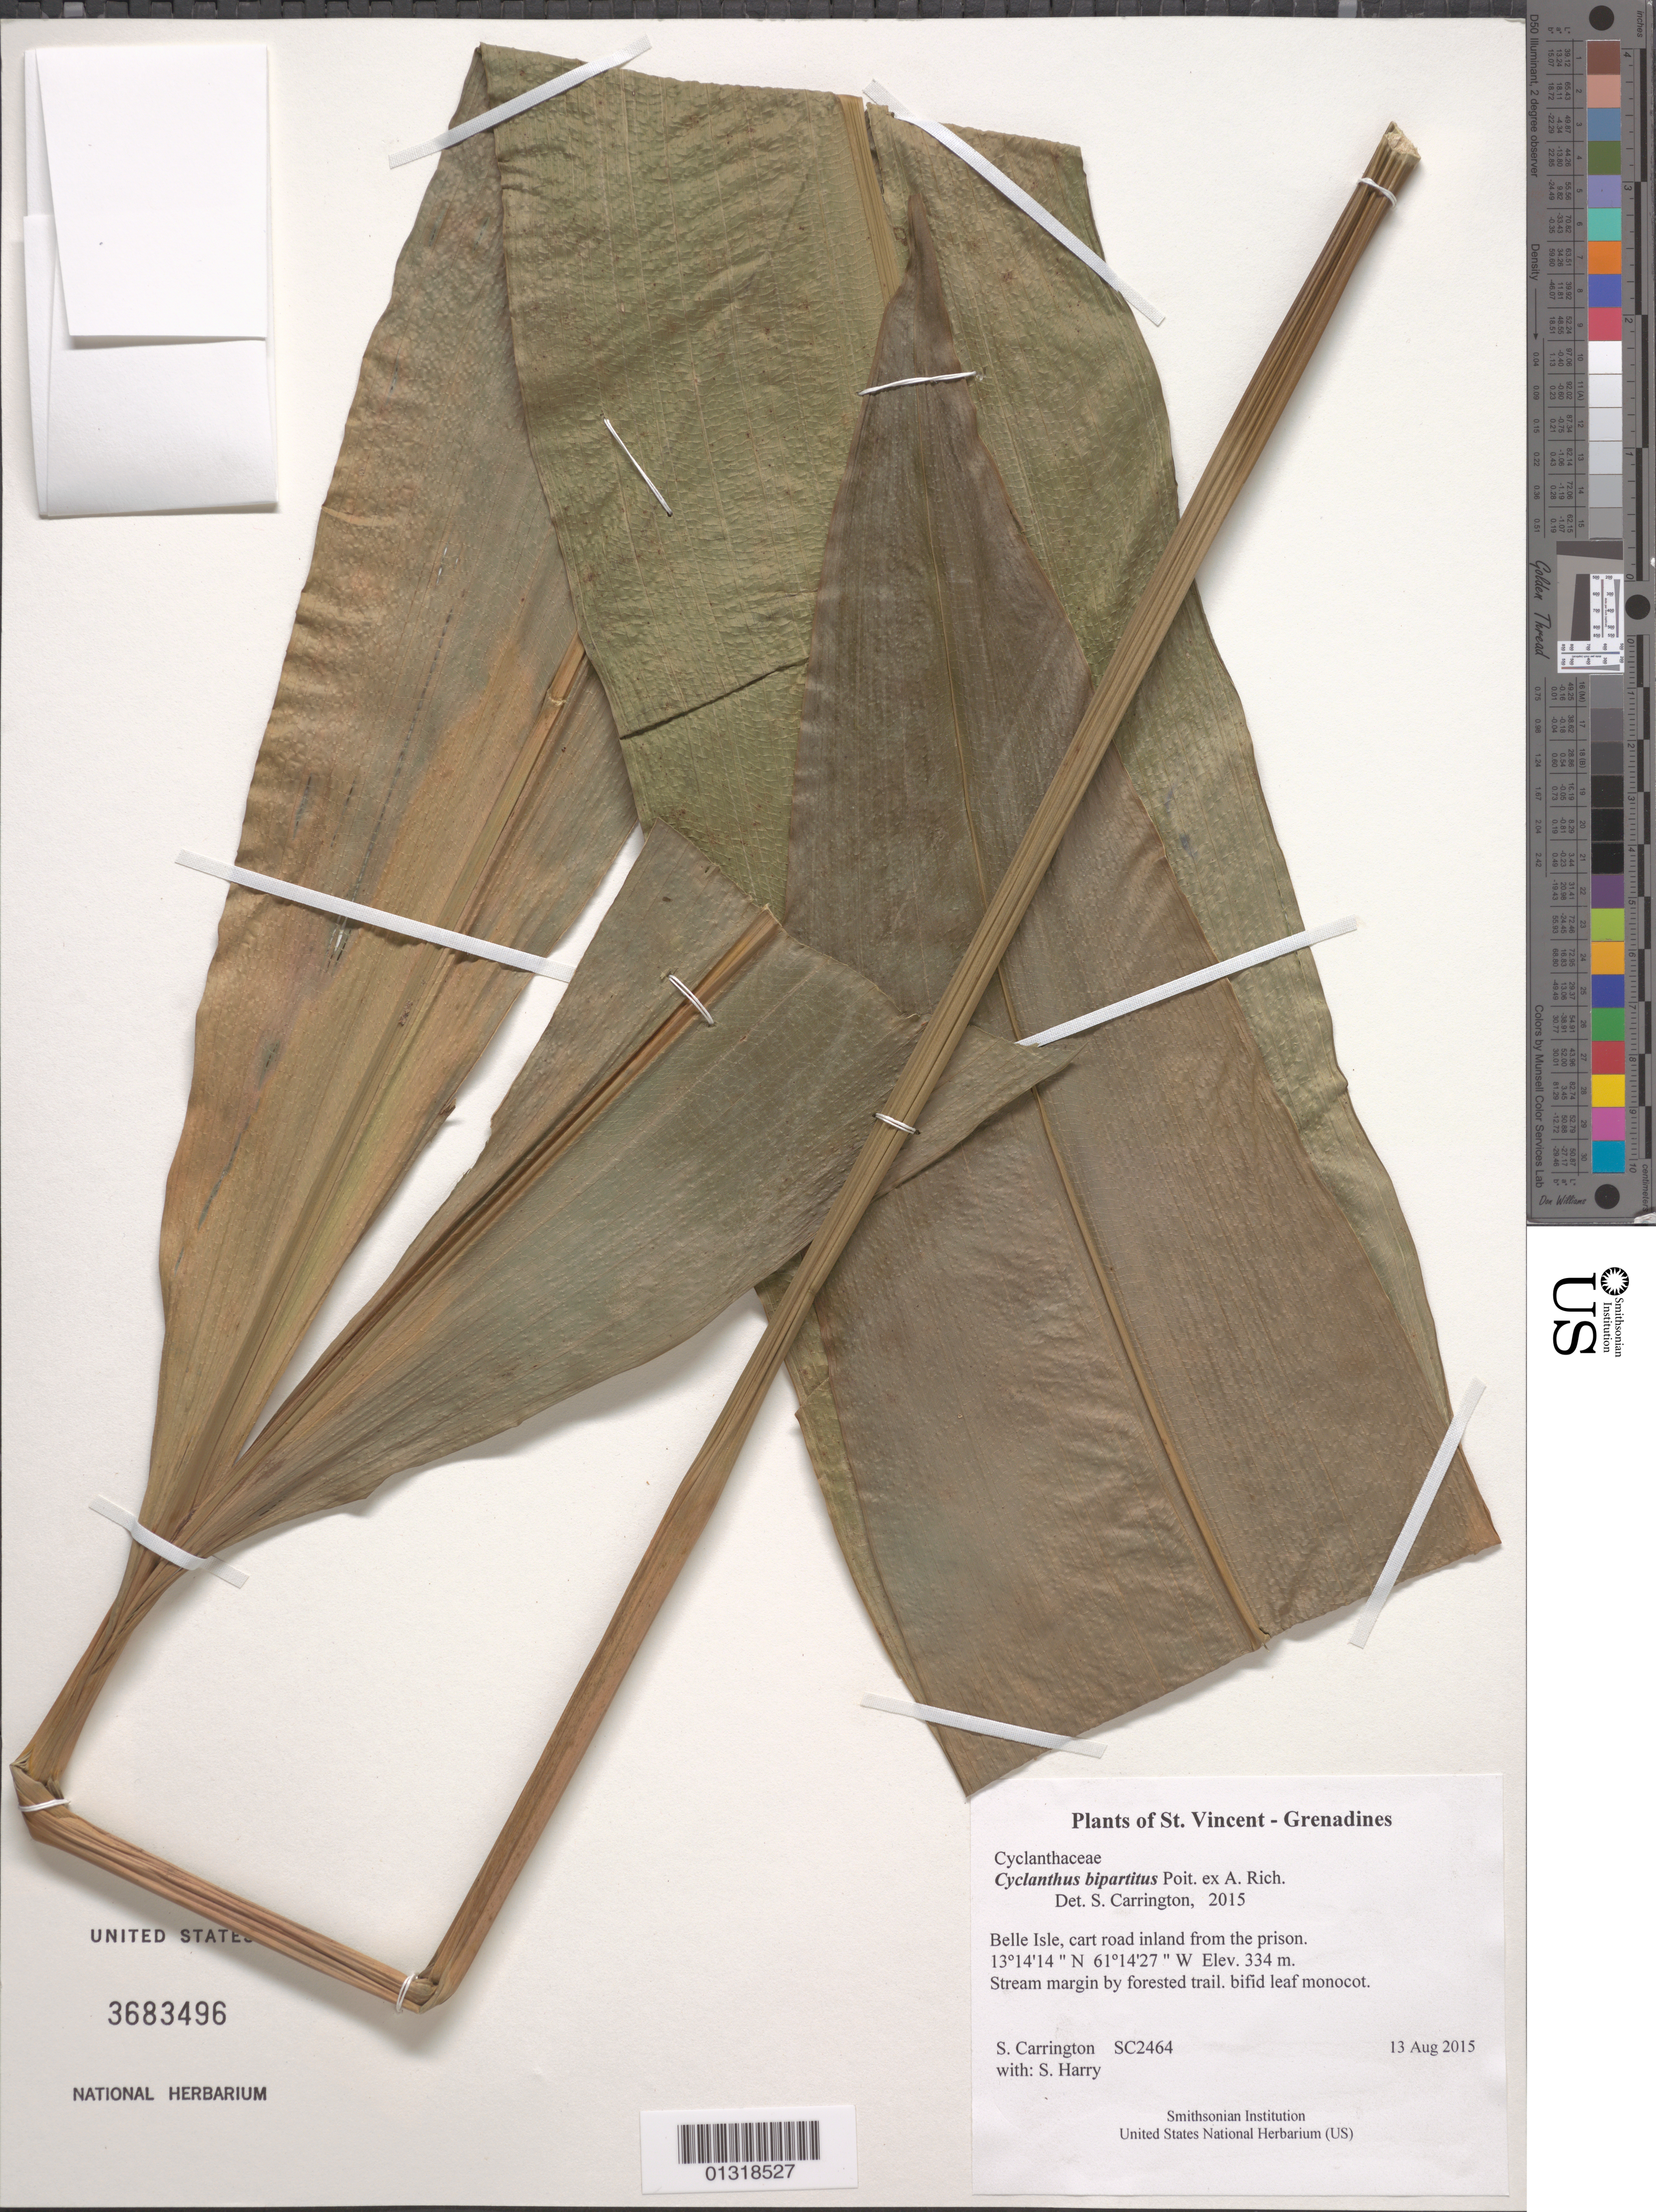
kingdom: Plantae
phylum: Tracheophyta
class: Liliopsida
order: Pandanales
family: Cyclanthaceae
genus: Cyclanthus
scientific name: Cyclanthus bipartitus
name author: Poit. ex A. Rich.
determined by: Carrington, C. M. S.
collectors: C. M. S. Carrington & S. Harry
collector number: SC2464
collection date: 2015-08-13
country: St. Vincent - Grenadines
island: St Vincent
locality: BelleIsle, cart road inland from the prison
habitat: Stream margin by forested trail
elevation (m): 334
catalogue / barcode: US 3683496